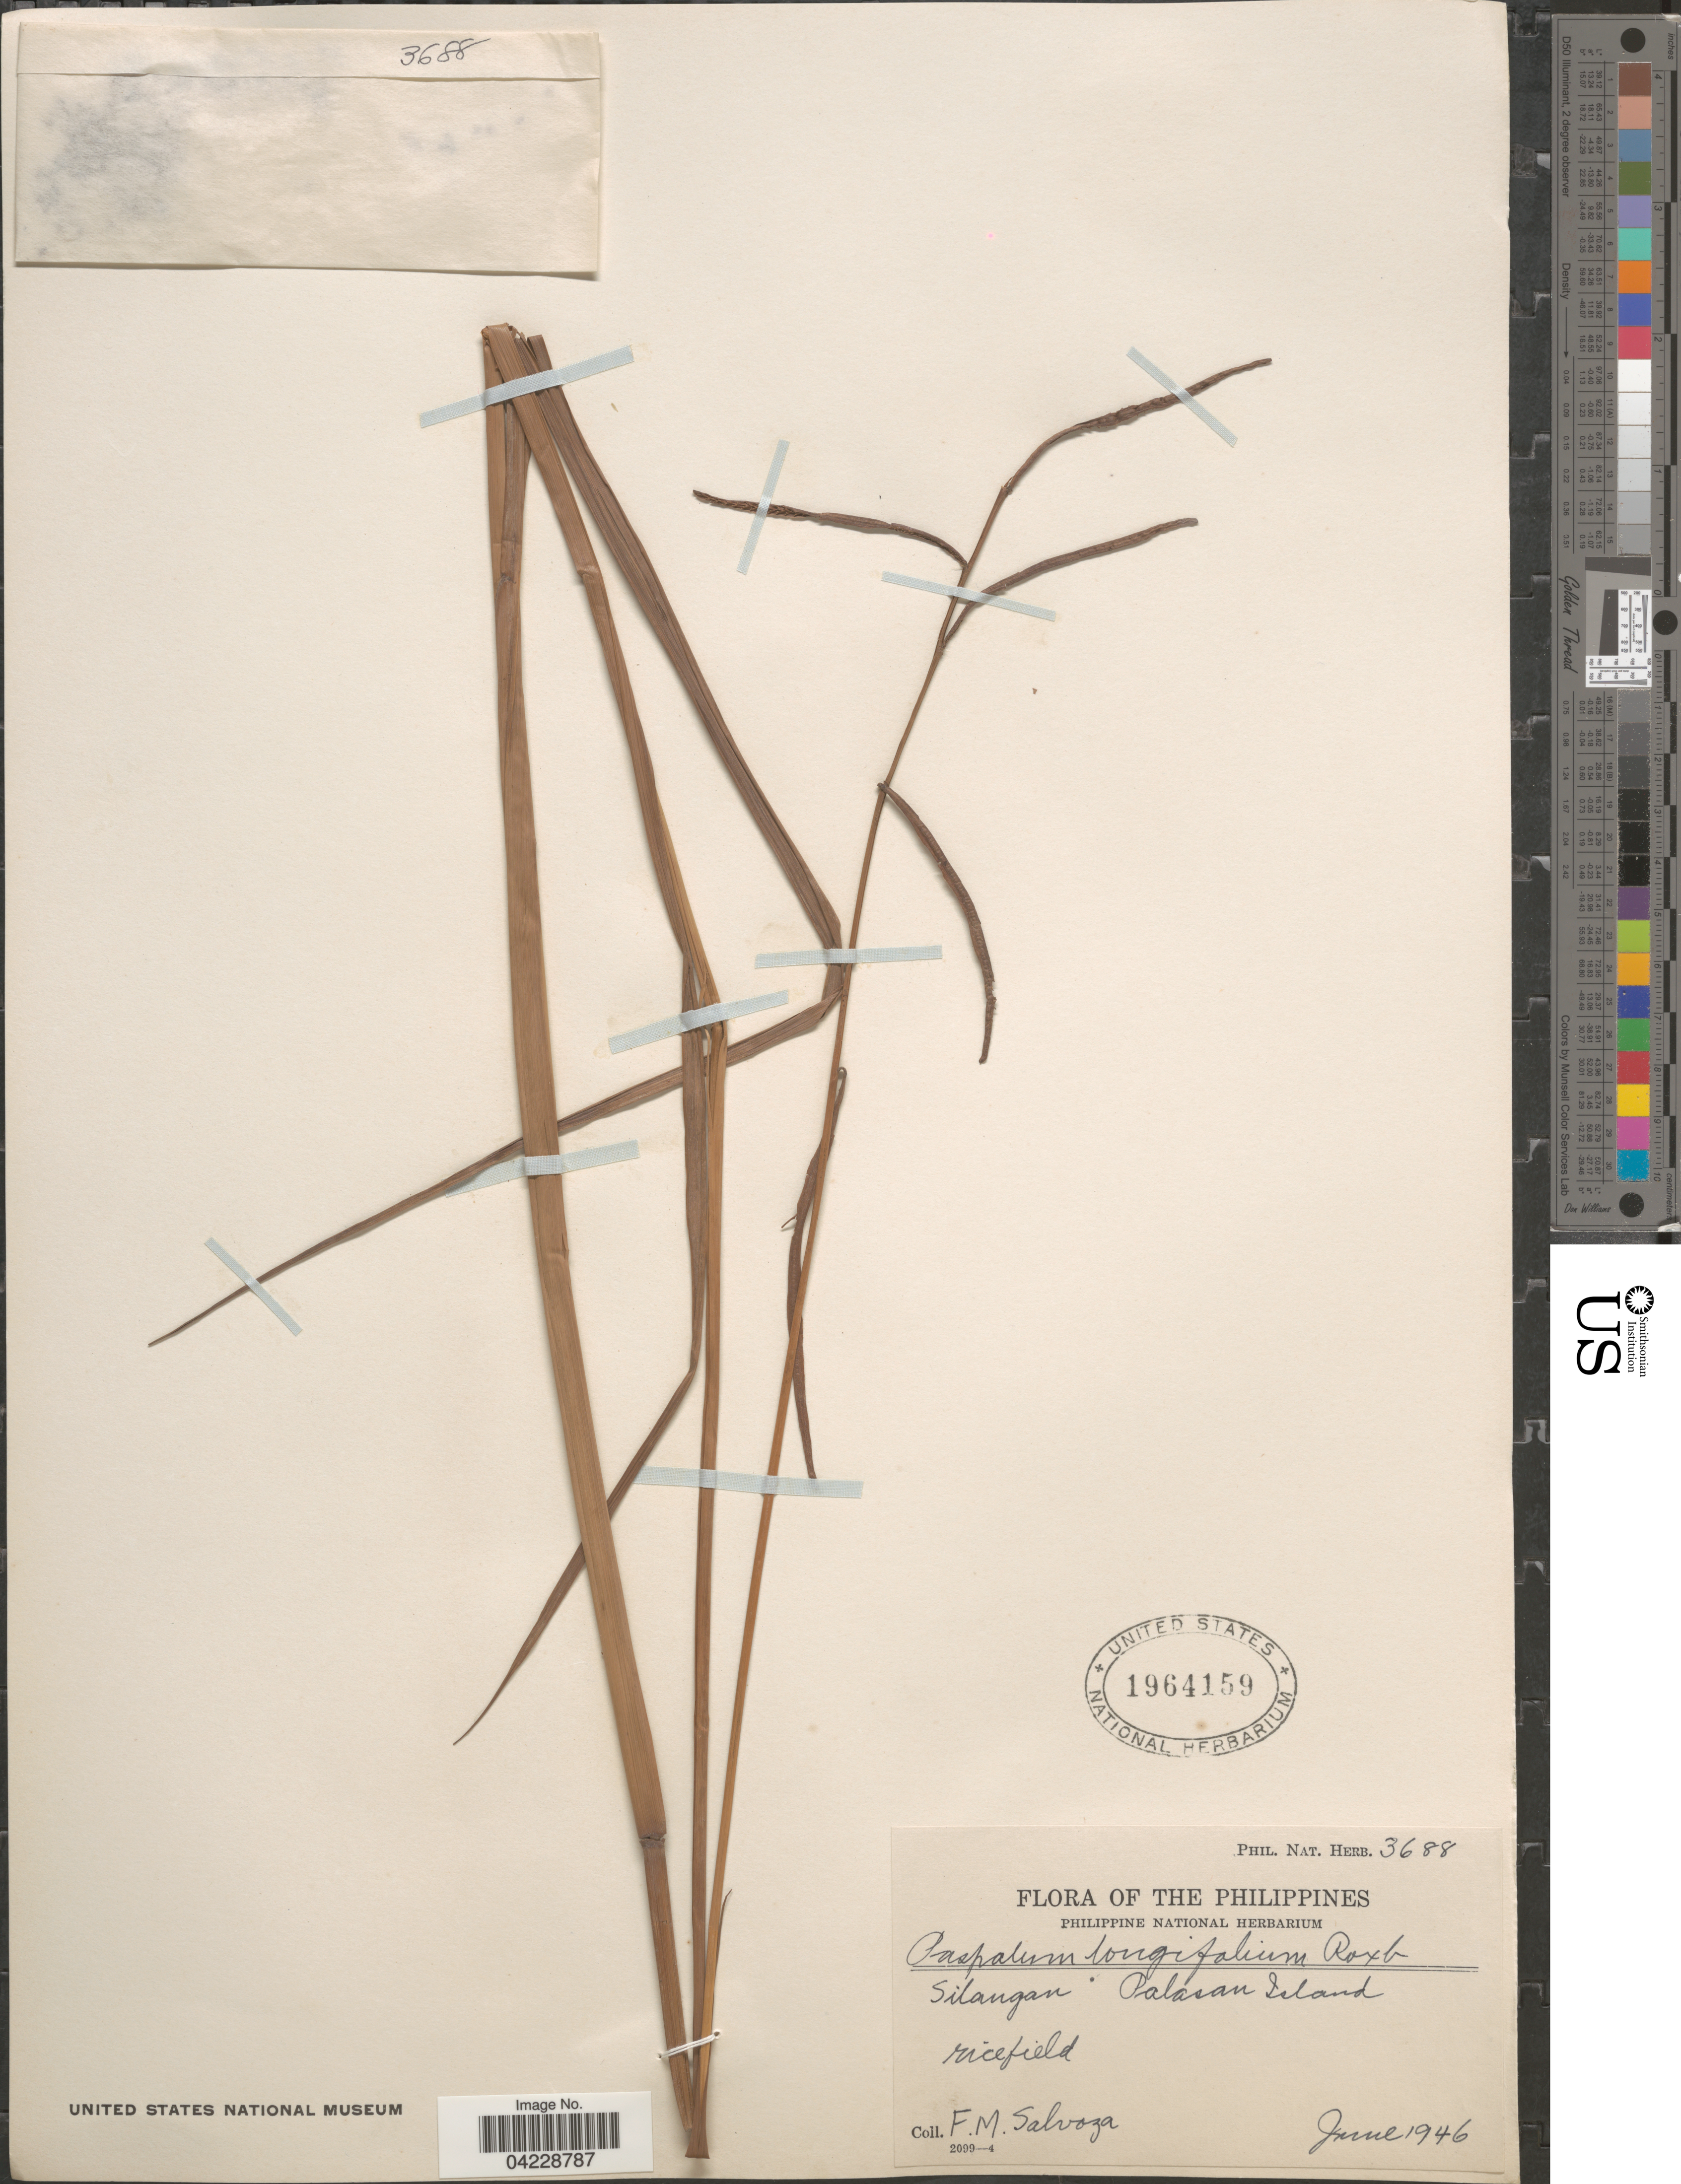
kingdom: Plantae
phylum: Tracheophyta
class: Liliopsida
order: Poales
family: Poaceae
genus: Paspalum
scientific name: Paspalum longifolium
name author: Roxb.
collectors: F. Salvoza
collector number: Phil. Nat. Herb. 3688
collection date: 1946-06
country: Philippines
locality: Silangan. Palasan Island. Ricefield.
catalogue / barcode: US 1964159